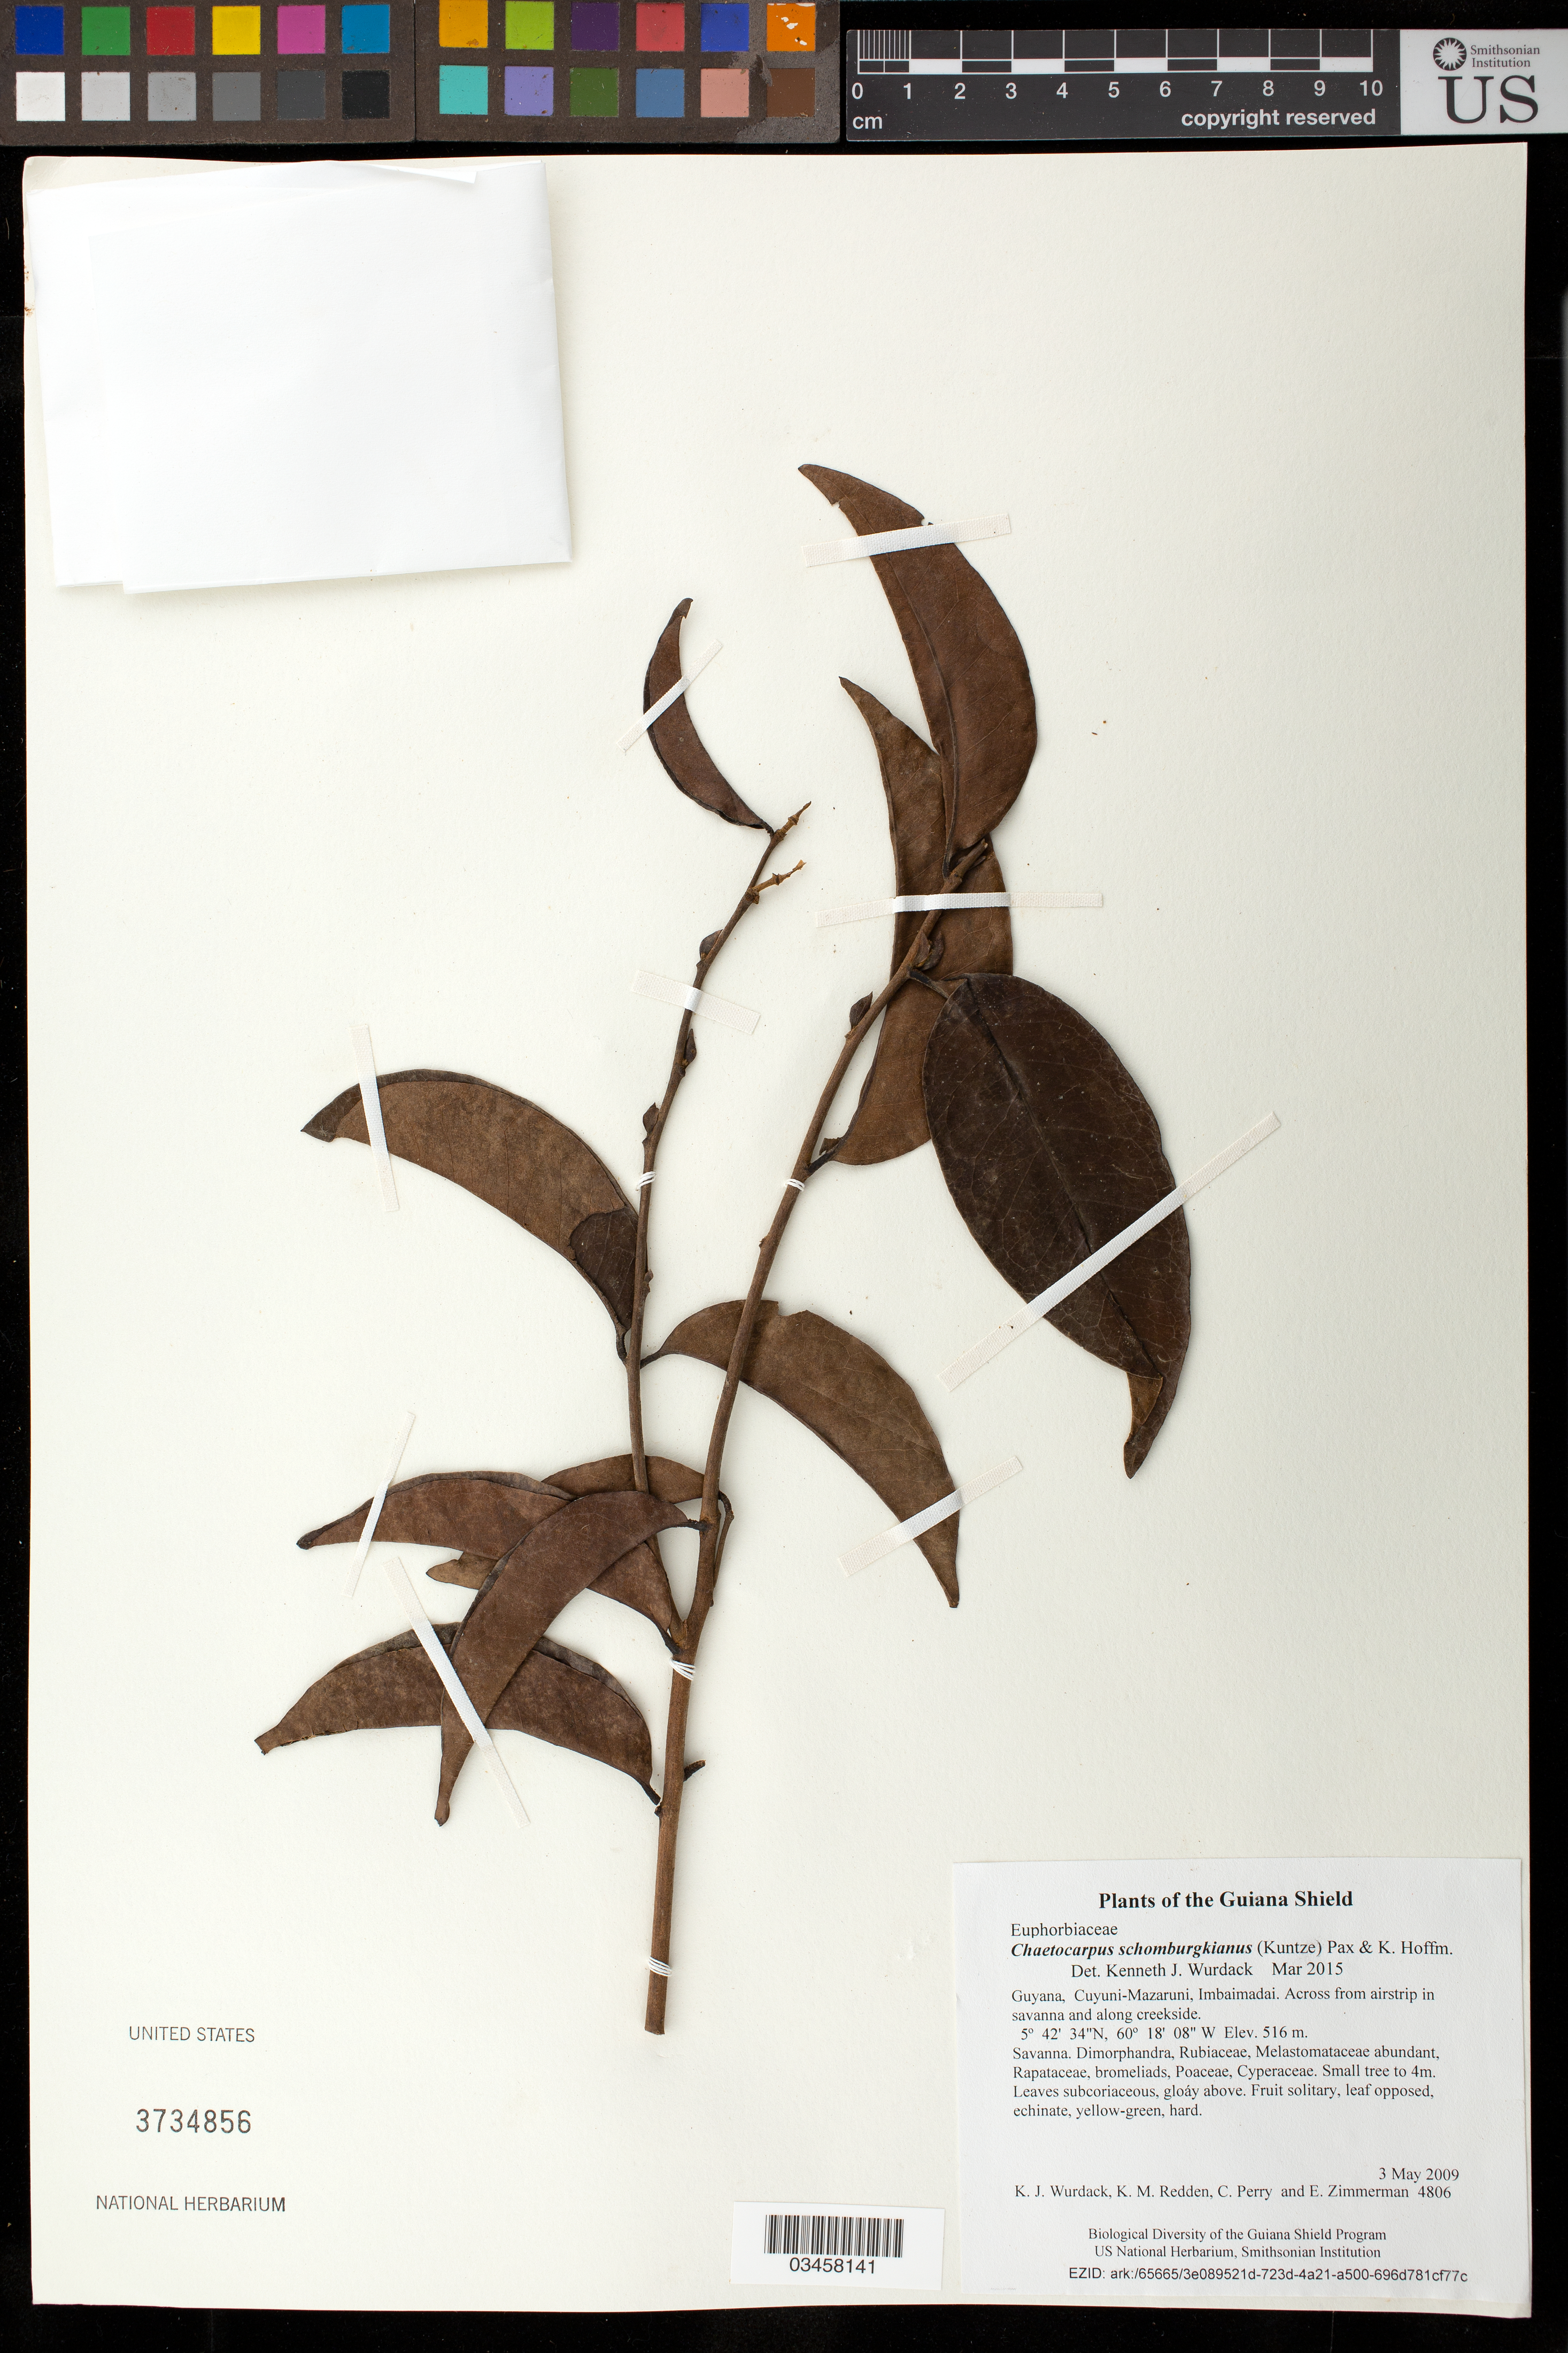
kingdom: Plantae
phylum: Tracheophyta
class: Magnoliopsida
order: Malpighiales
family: Peraceae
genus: Chaetocarpus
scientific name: Chaetocarpus schomburgkianus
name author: (Kuntze) Pax & K. Hoffm.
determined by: Wurdack, Kenneth J., (US), Smithsonian Institution - National Museum of Natural History (UNITED STATES)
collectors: K. Wurdack, K. M. Redden, C. Perry & E. Zimmerman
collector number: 4806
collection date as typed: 3 May 2009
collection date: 2009-05-03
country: Guyana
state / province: Cuyuni-Mazaruni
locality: Imbaimadai. Across from airstrip in savanna and along creekside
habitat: Savanna. Dimorphandra, Rubiaceae, Melastomataceae abundant, Rapataceae, bromeliads, Poaceae, Cyperaceae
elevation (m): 516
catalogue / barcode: US 3734856